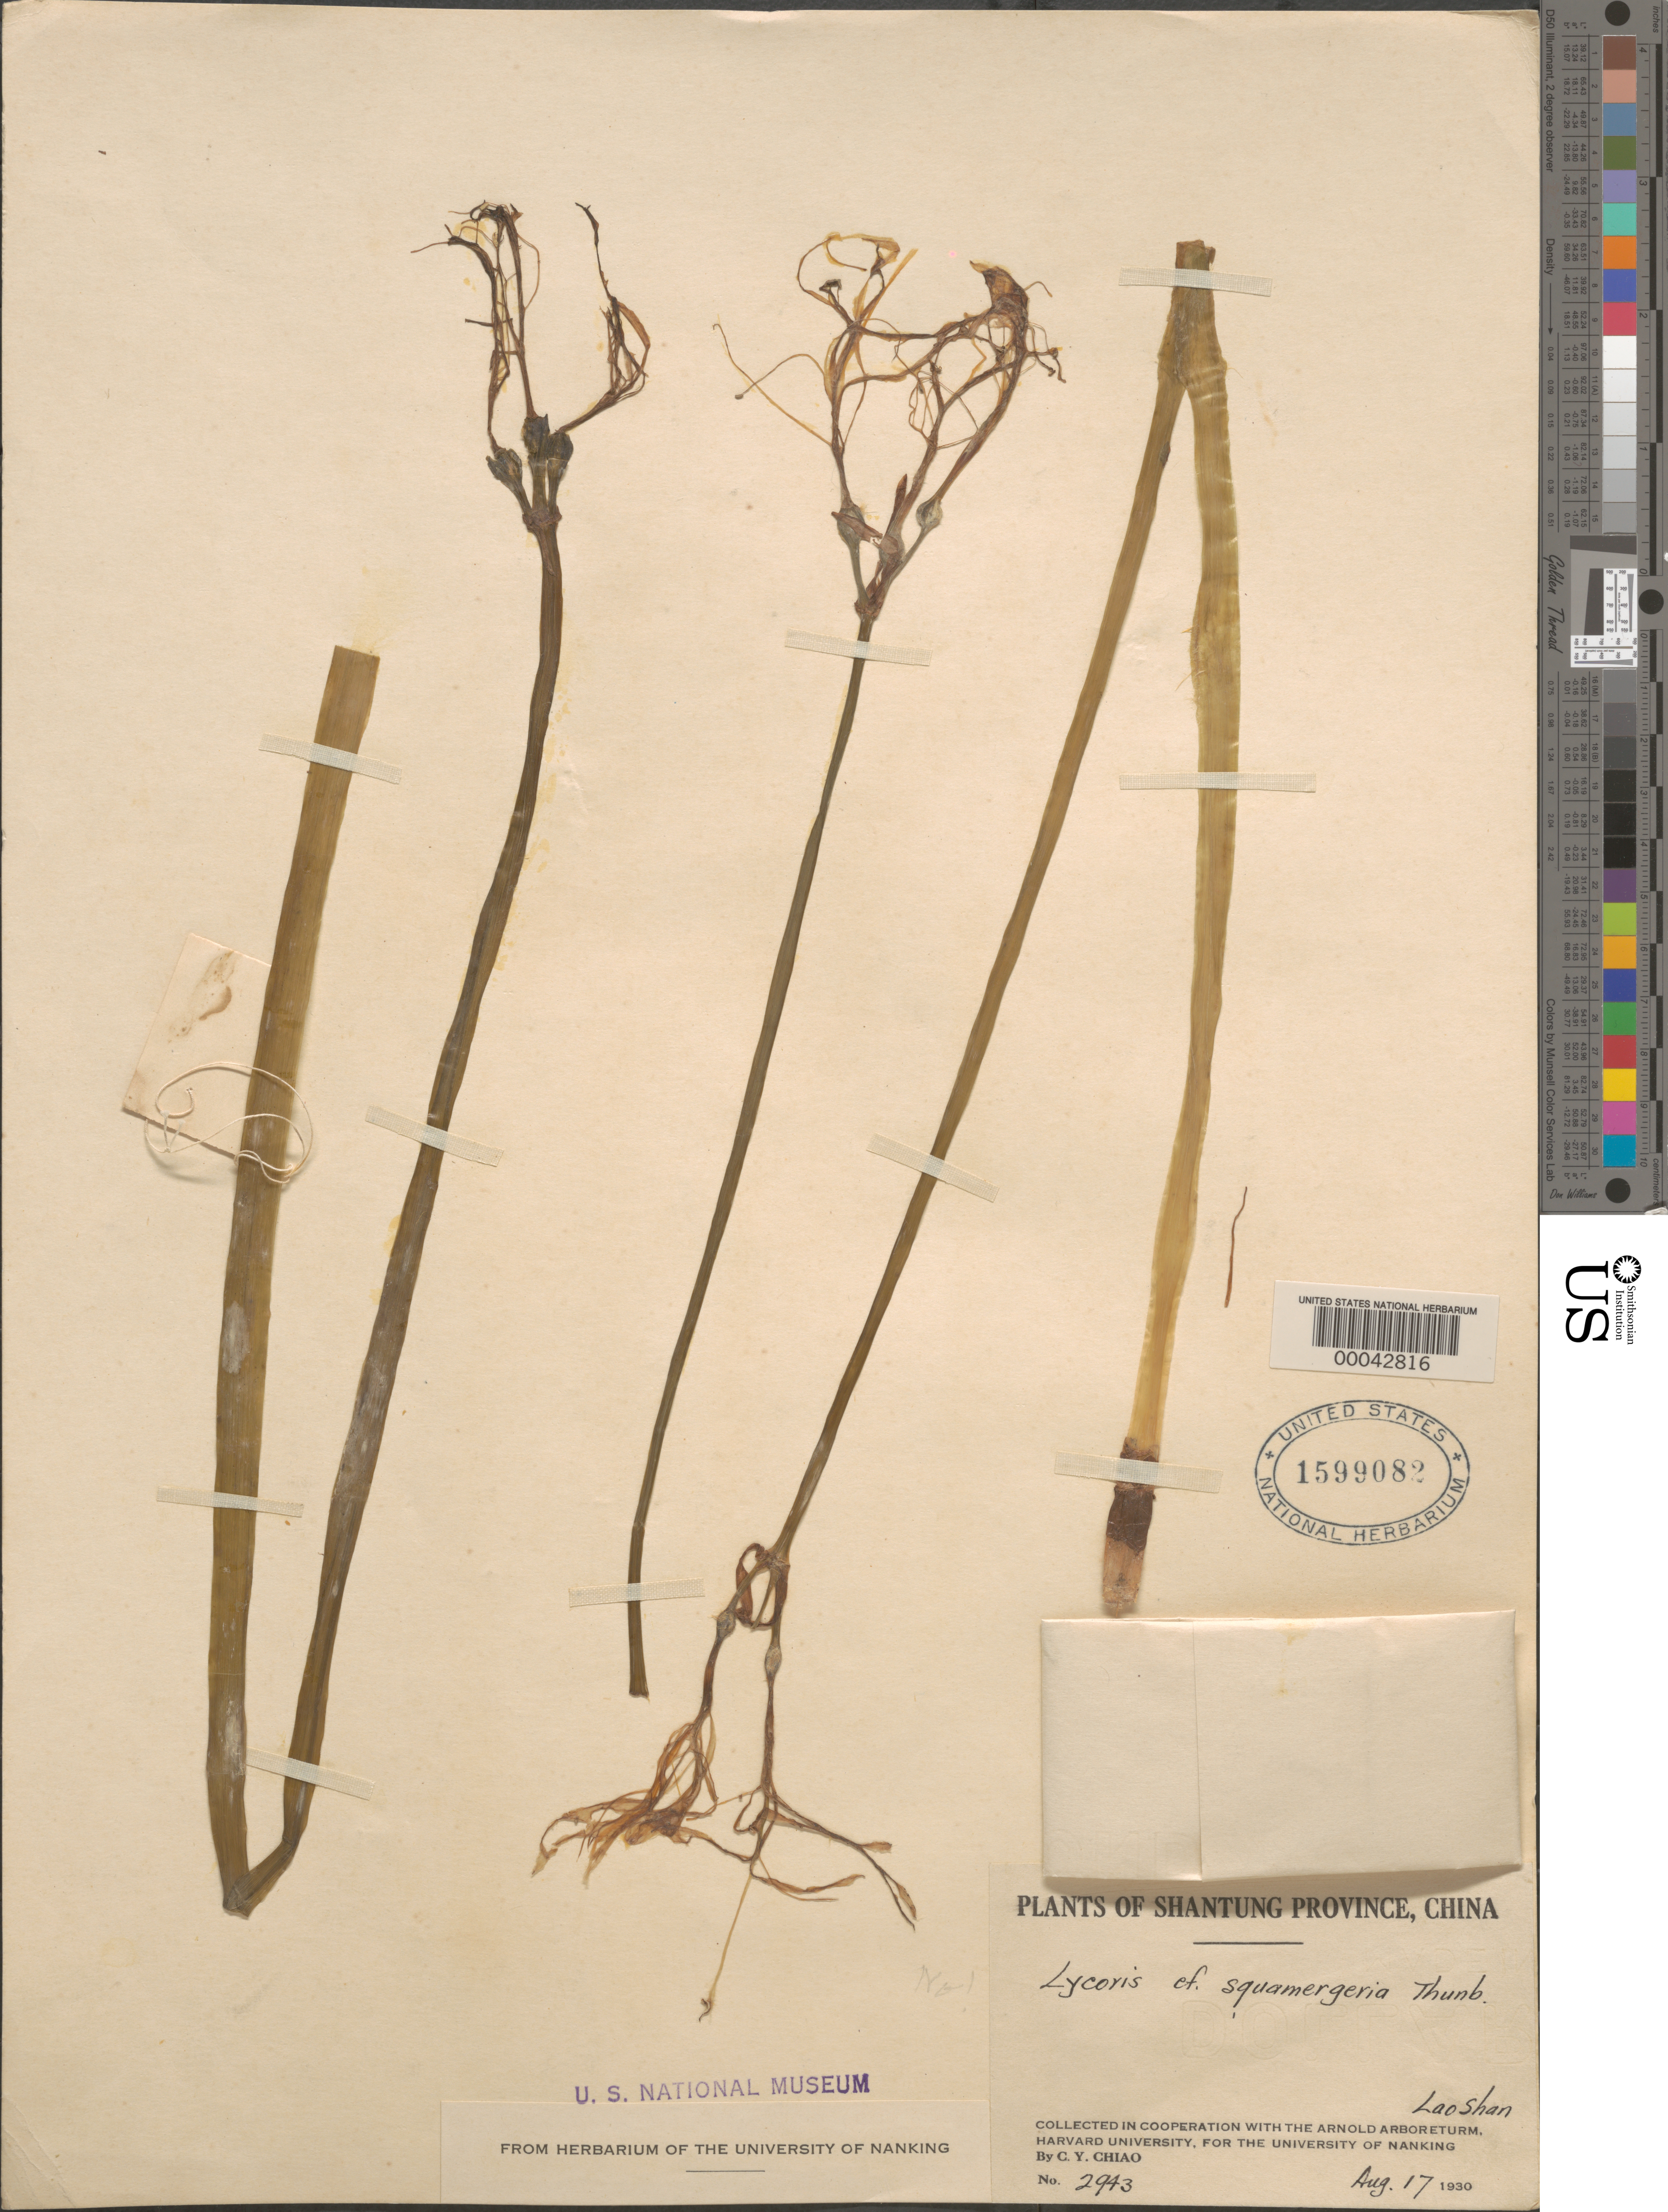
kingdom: Plantae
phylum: Tracheophyta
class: Liliopsida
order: Asparagales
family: Amaryllidaceae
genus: Lycoris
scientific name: Lycoris squamigera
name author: Maxim.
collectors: C. Y. Chiao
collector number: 2943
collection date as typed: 17 Aug 1930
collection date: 1930-08-17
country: China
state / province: Shandong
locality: Lao shan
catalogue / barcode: US 1599082